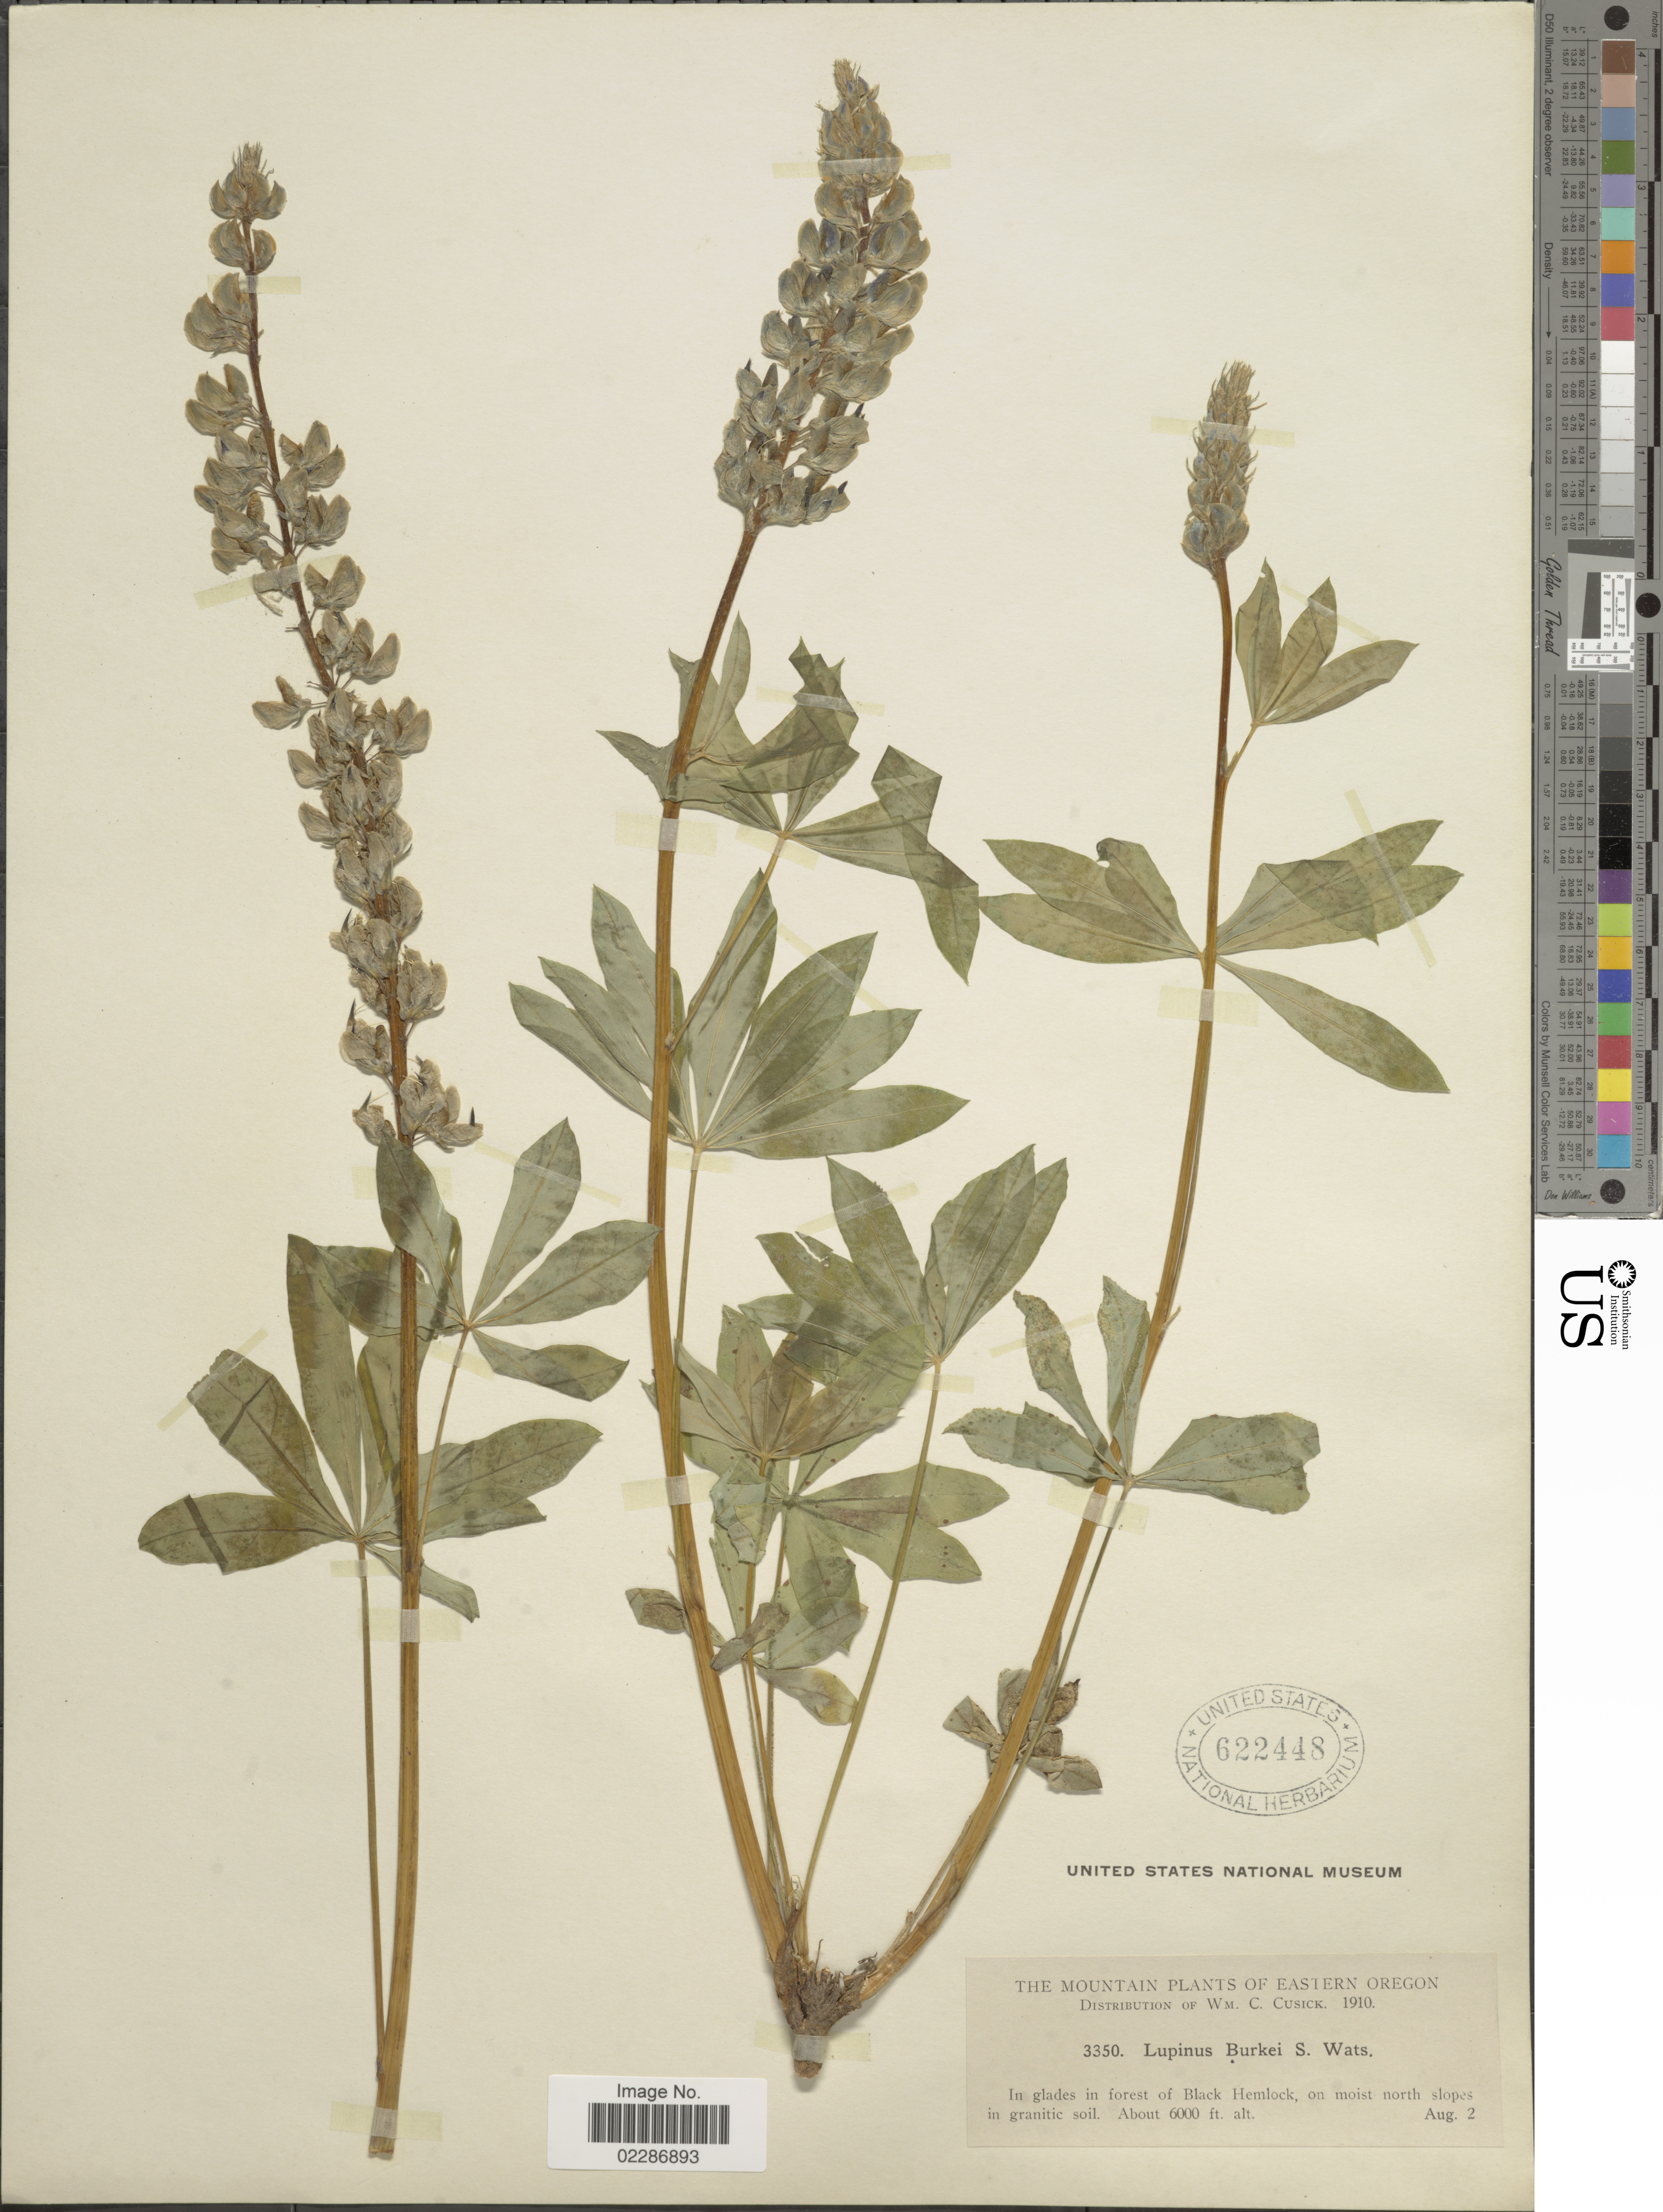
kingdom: Plantae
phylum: Tracheophyta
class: Magnoliopsida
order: Fabales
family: Fabaceae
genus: Lupinus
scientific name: Lupinus burkei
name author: S. Watson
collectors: W. C. Cusick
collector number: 3350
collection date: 1910-08-02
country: United States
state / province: Oregon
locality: Mountain plants of Eastern Oregon, in glades in forest of Black Hemlock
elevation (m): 1829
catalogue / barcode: US 622448